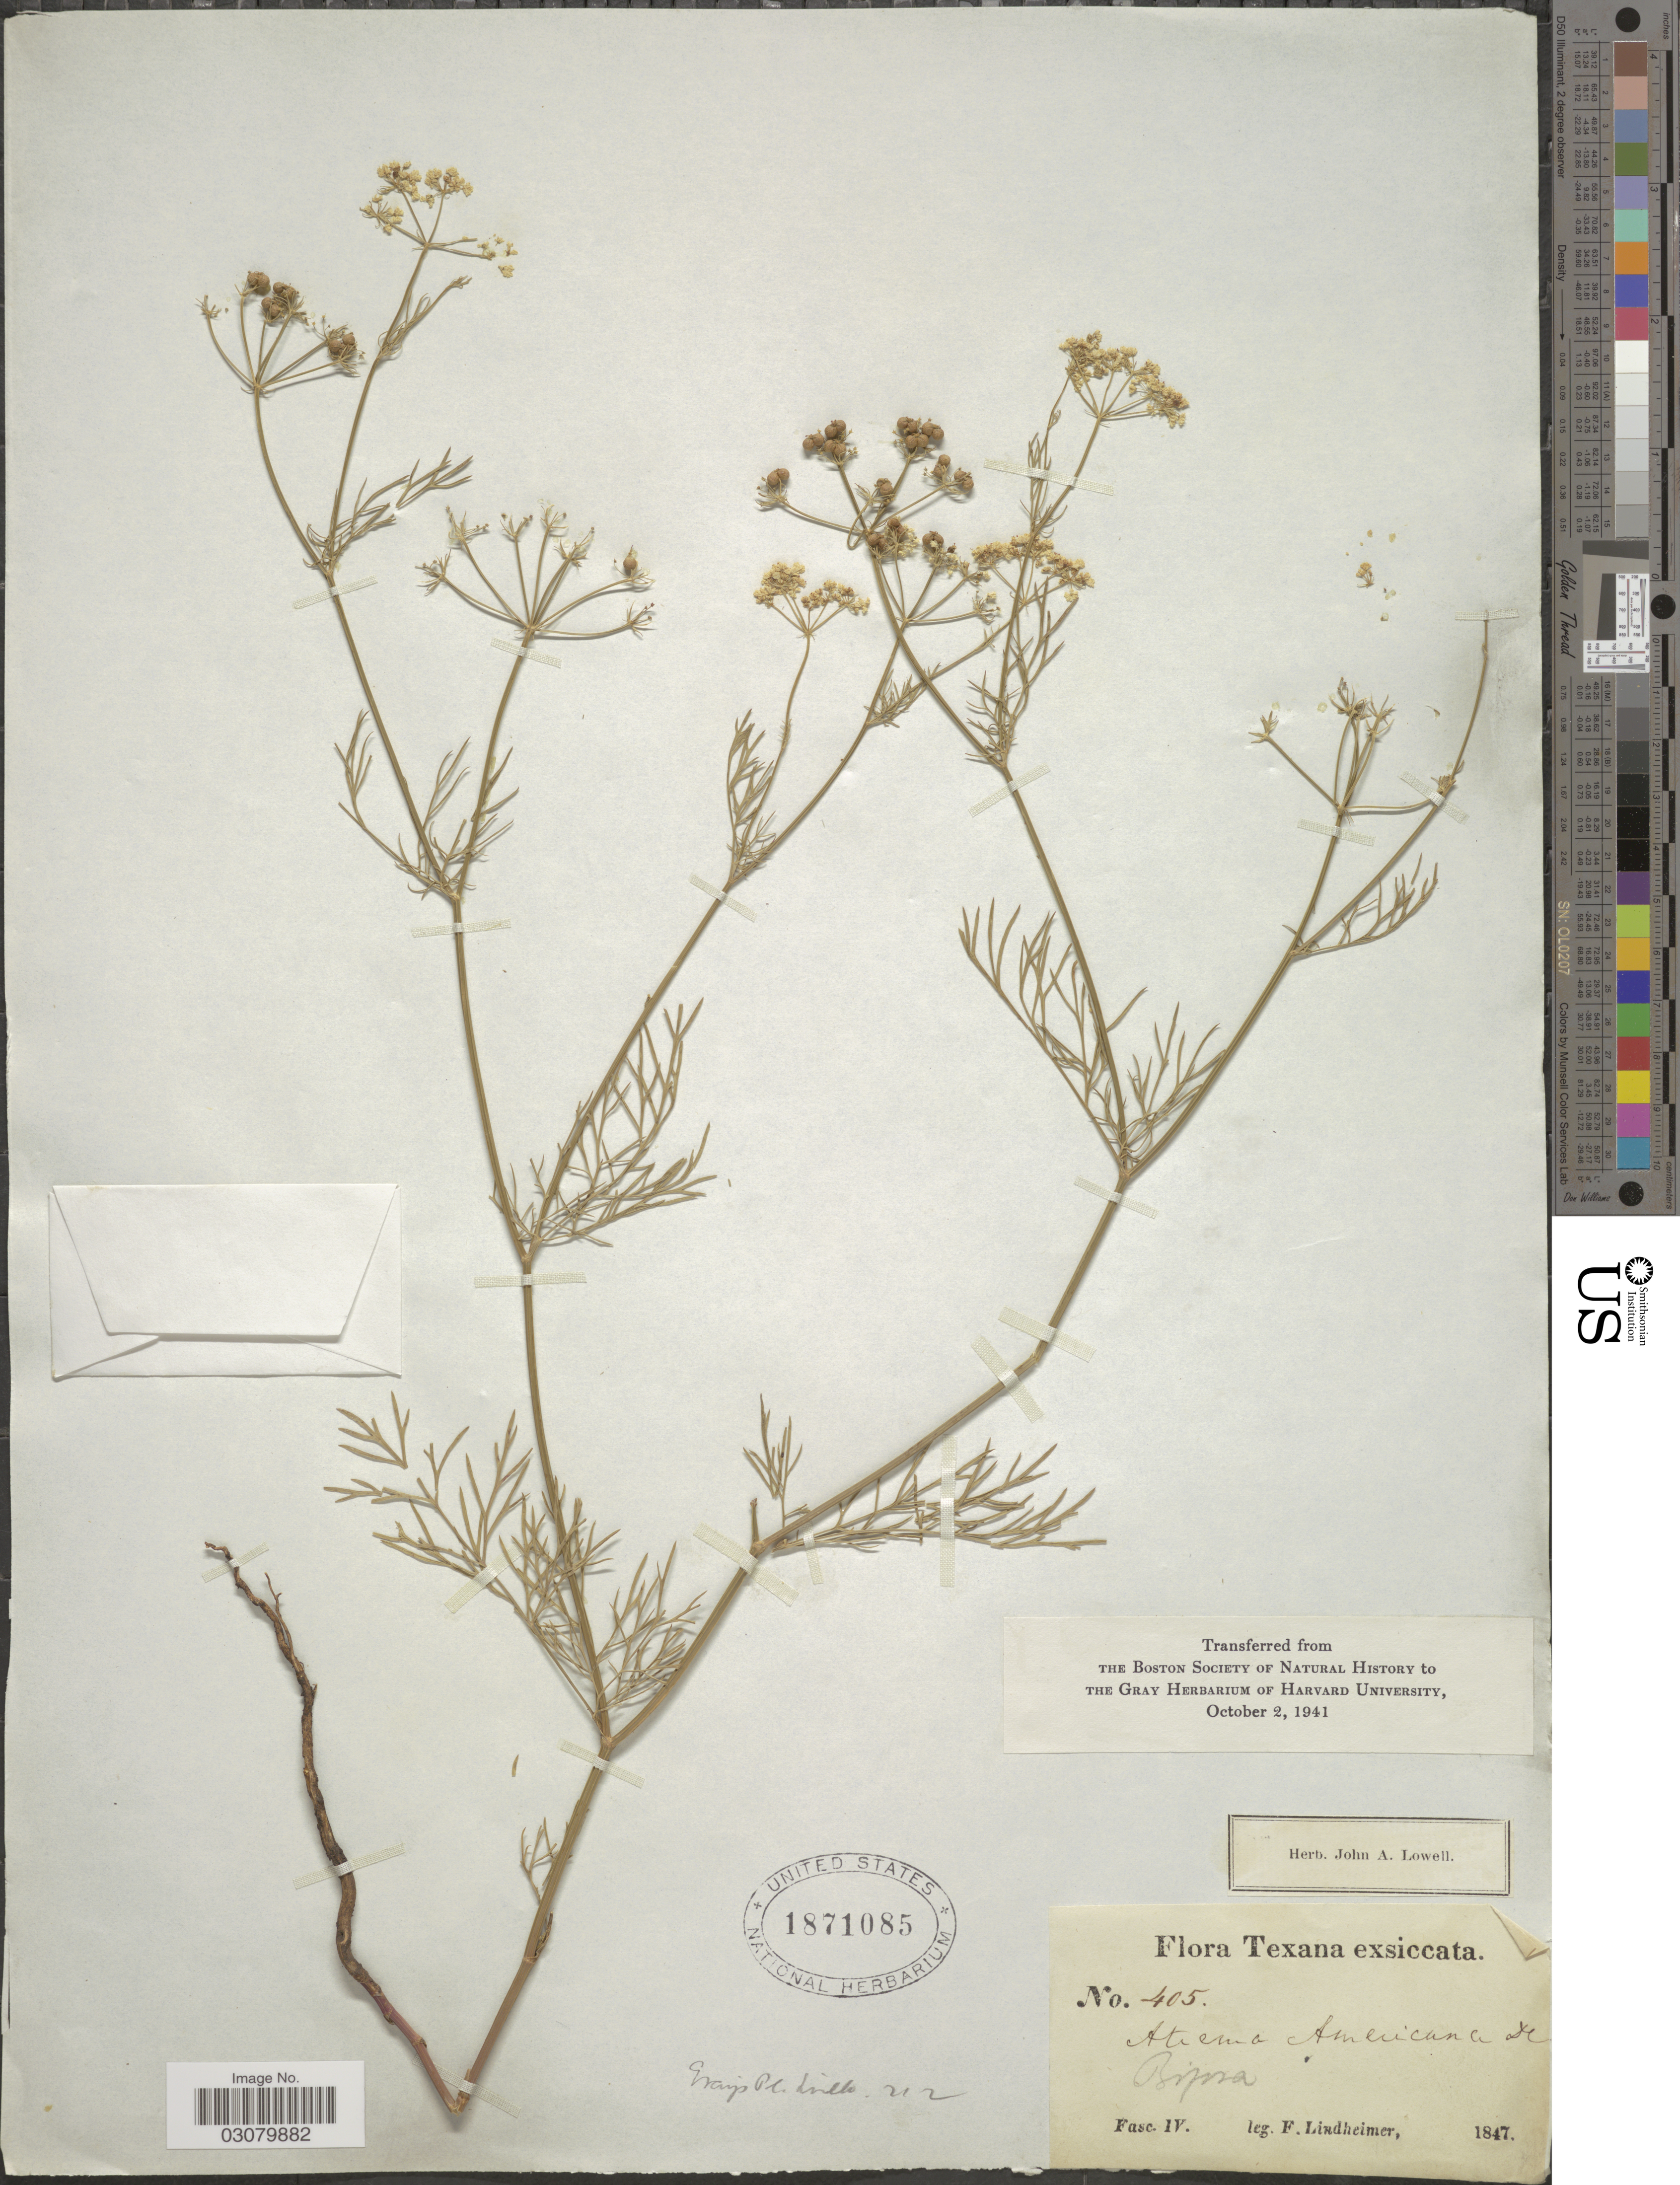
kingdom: Plantae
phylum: Tracheophyta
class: Magnoliopsida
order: Apiales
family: Apiaceae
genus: Bifora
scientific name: Bifora americana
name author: (DC.) Benth. & Hook. f. ex S. Watson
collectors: F. Lindheimer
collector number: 405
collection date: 1847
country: United States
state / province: Texas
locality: Bipsa. Fasc. IV. [unsure placement]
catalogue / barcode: US 1871085